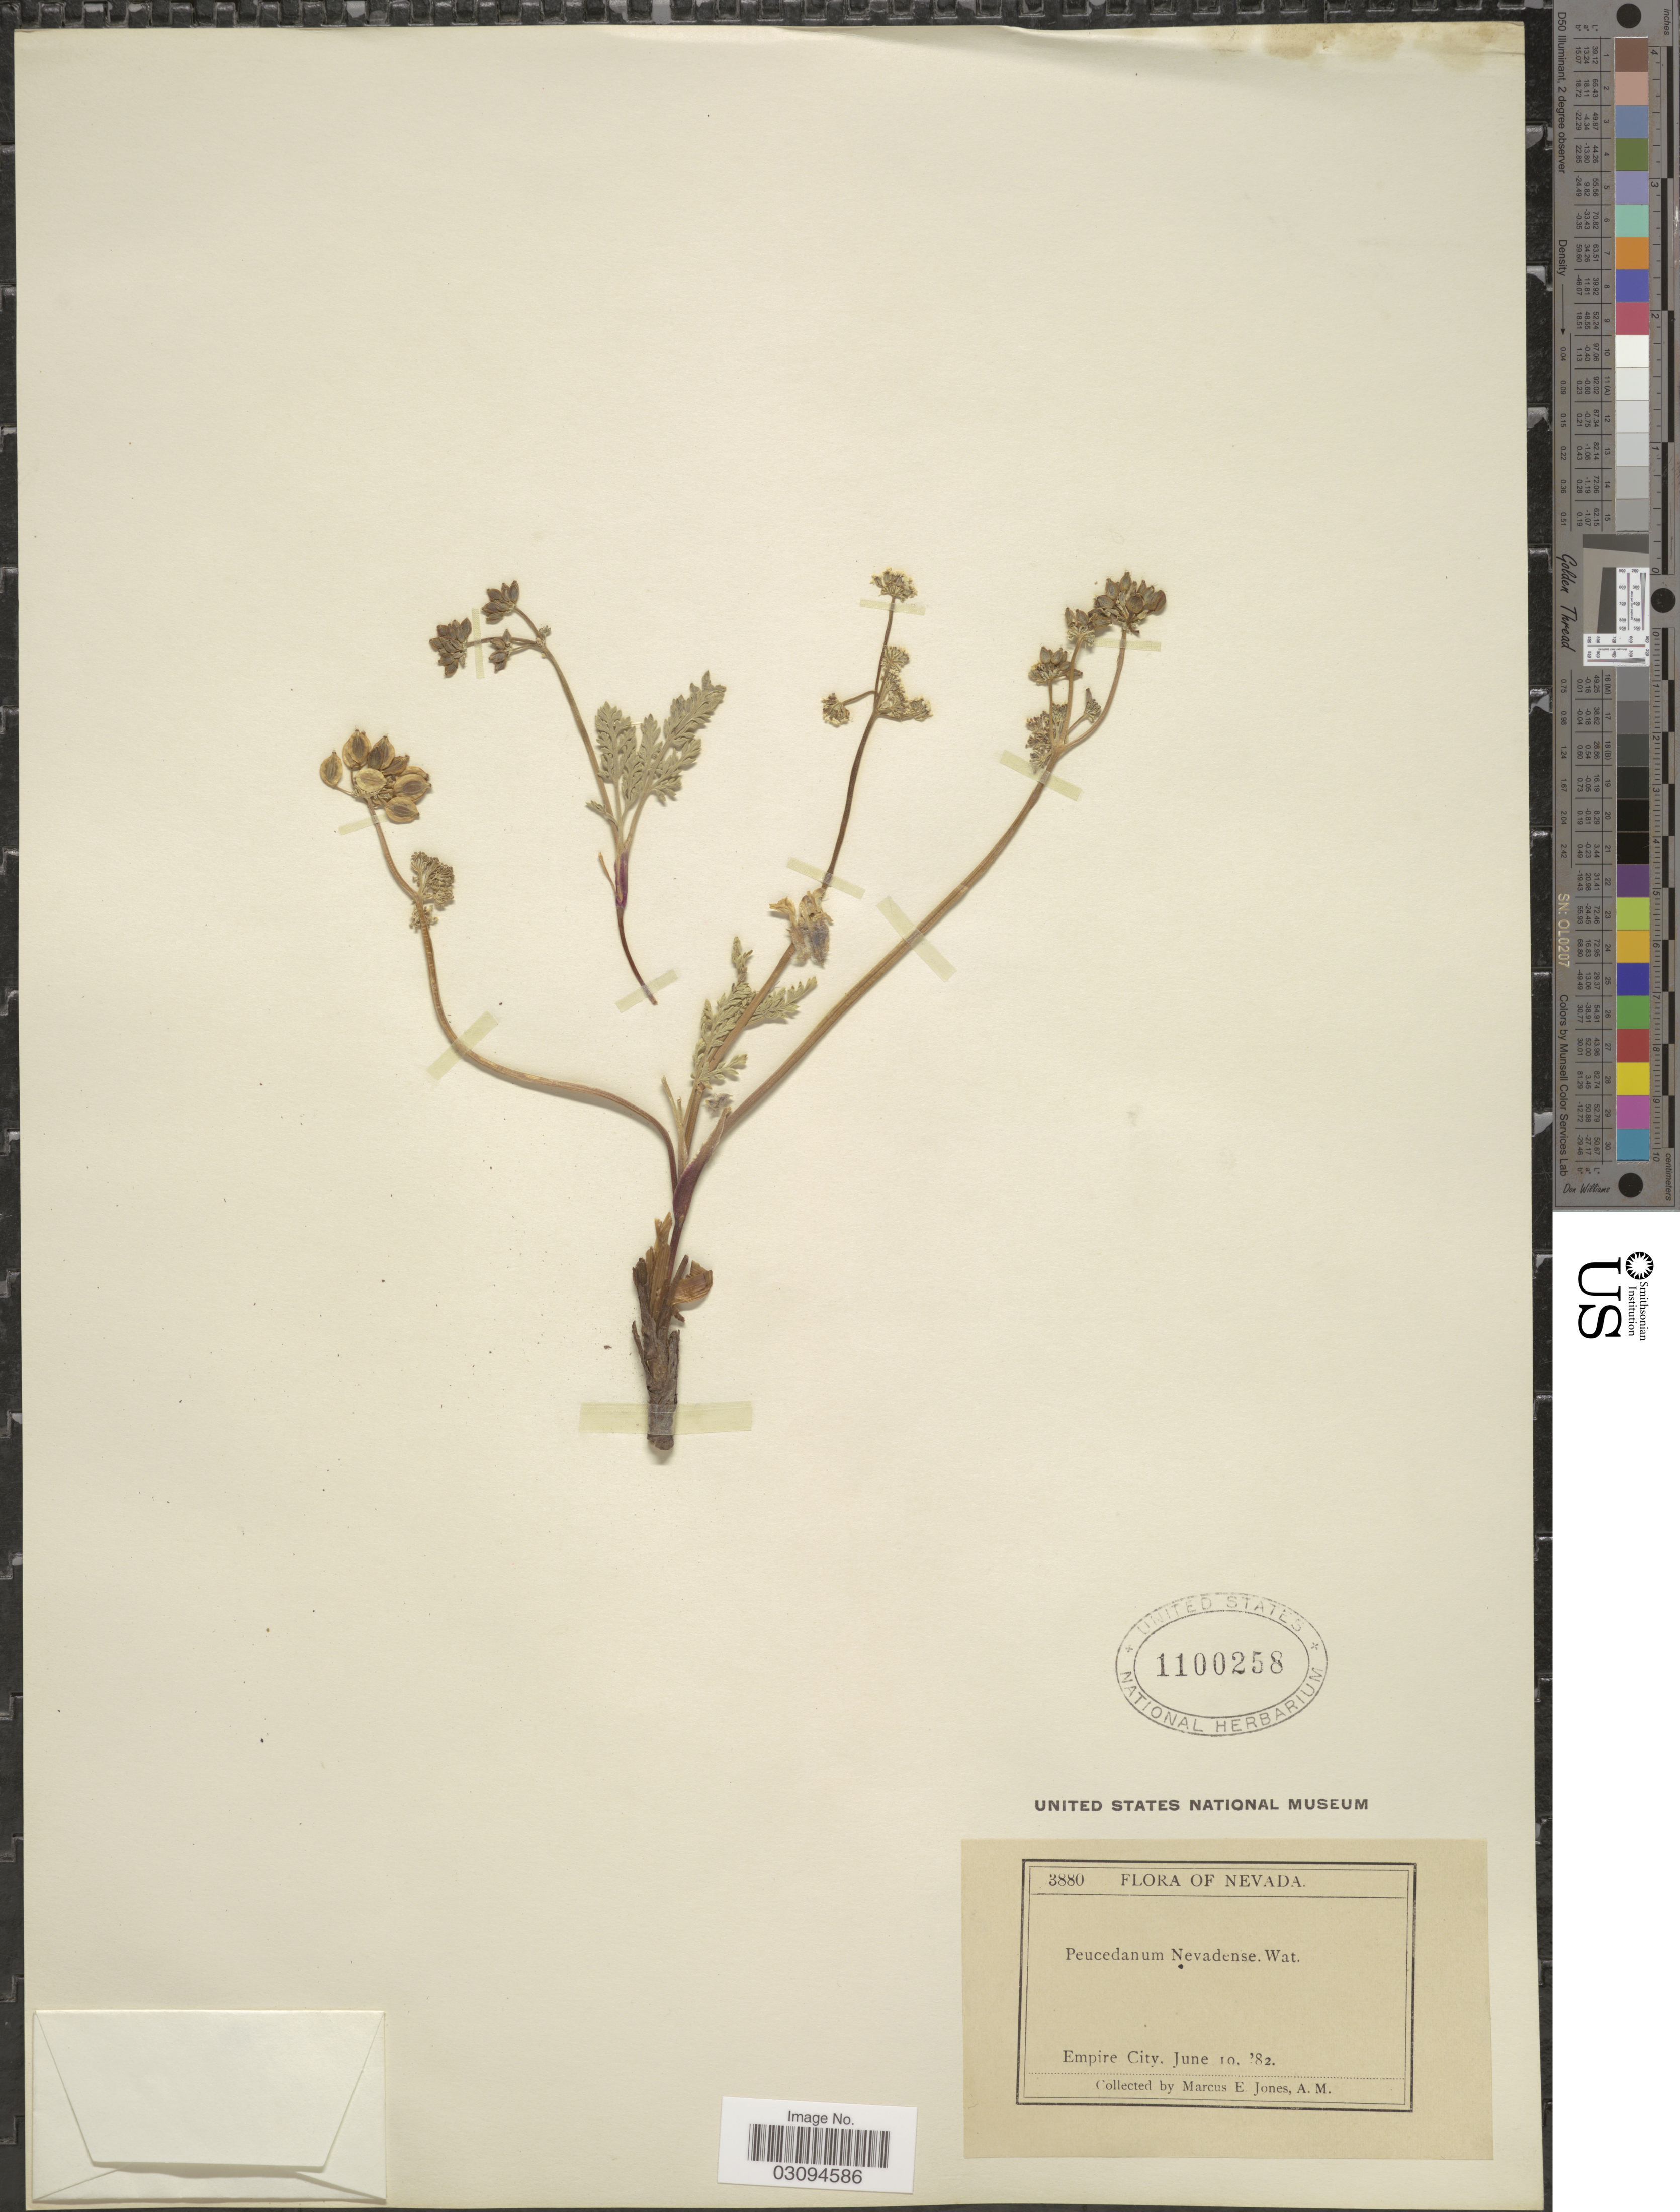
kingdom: Plantae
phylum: Tracheophyta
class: Magnoliopsida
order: Apiales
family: Apiaceae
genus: Lomatium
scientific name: Lomatium nevadense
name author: (S. Watson) J.M. Coult. & Rose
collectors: M. E. Jones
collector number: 3880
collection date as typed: Transcribed d/m/y: 19/6/82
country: United States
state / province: Nevada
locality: Empire City.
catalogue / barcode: US 1100258